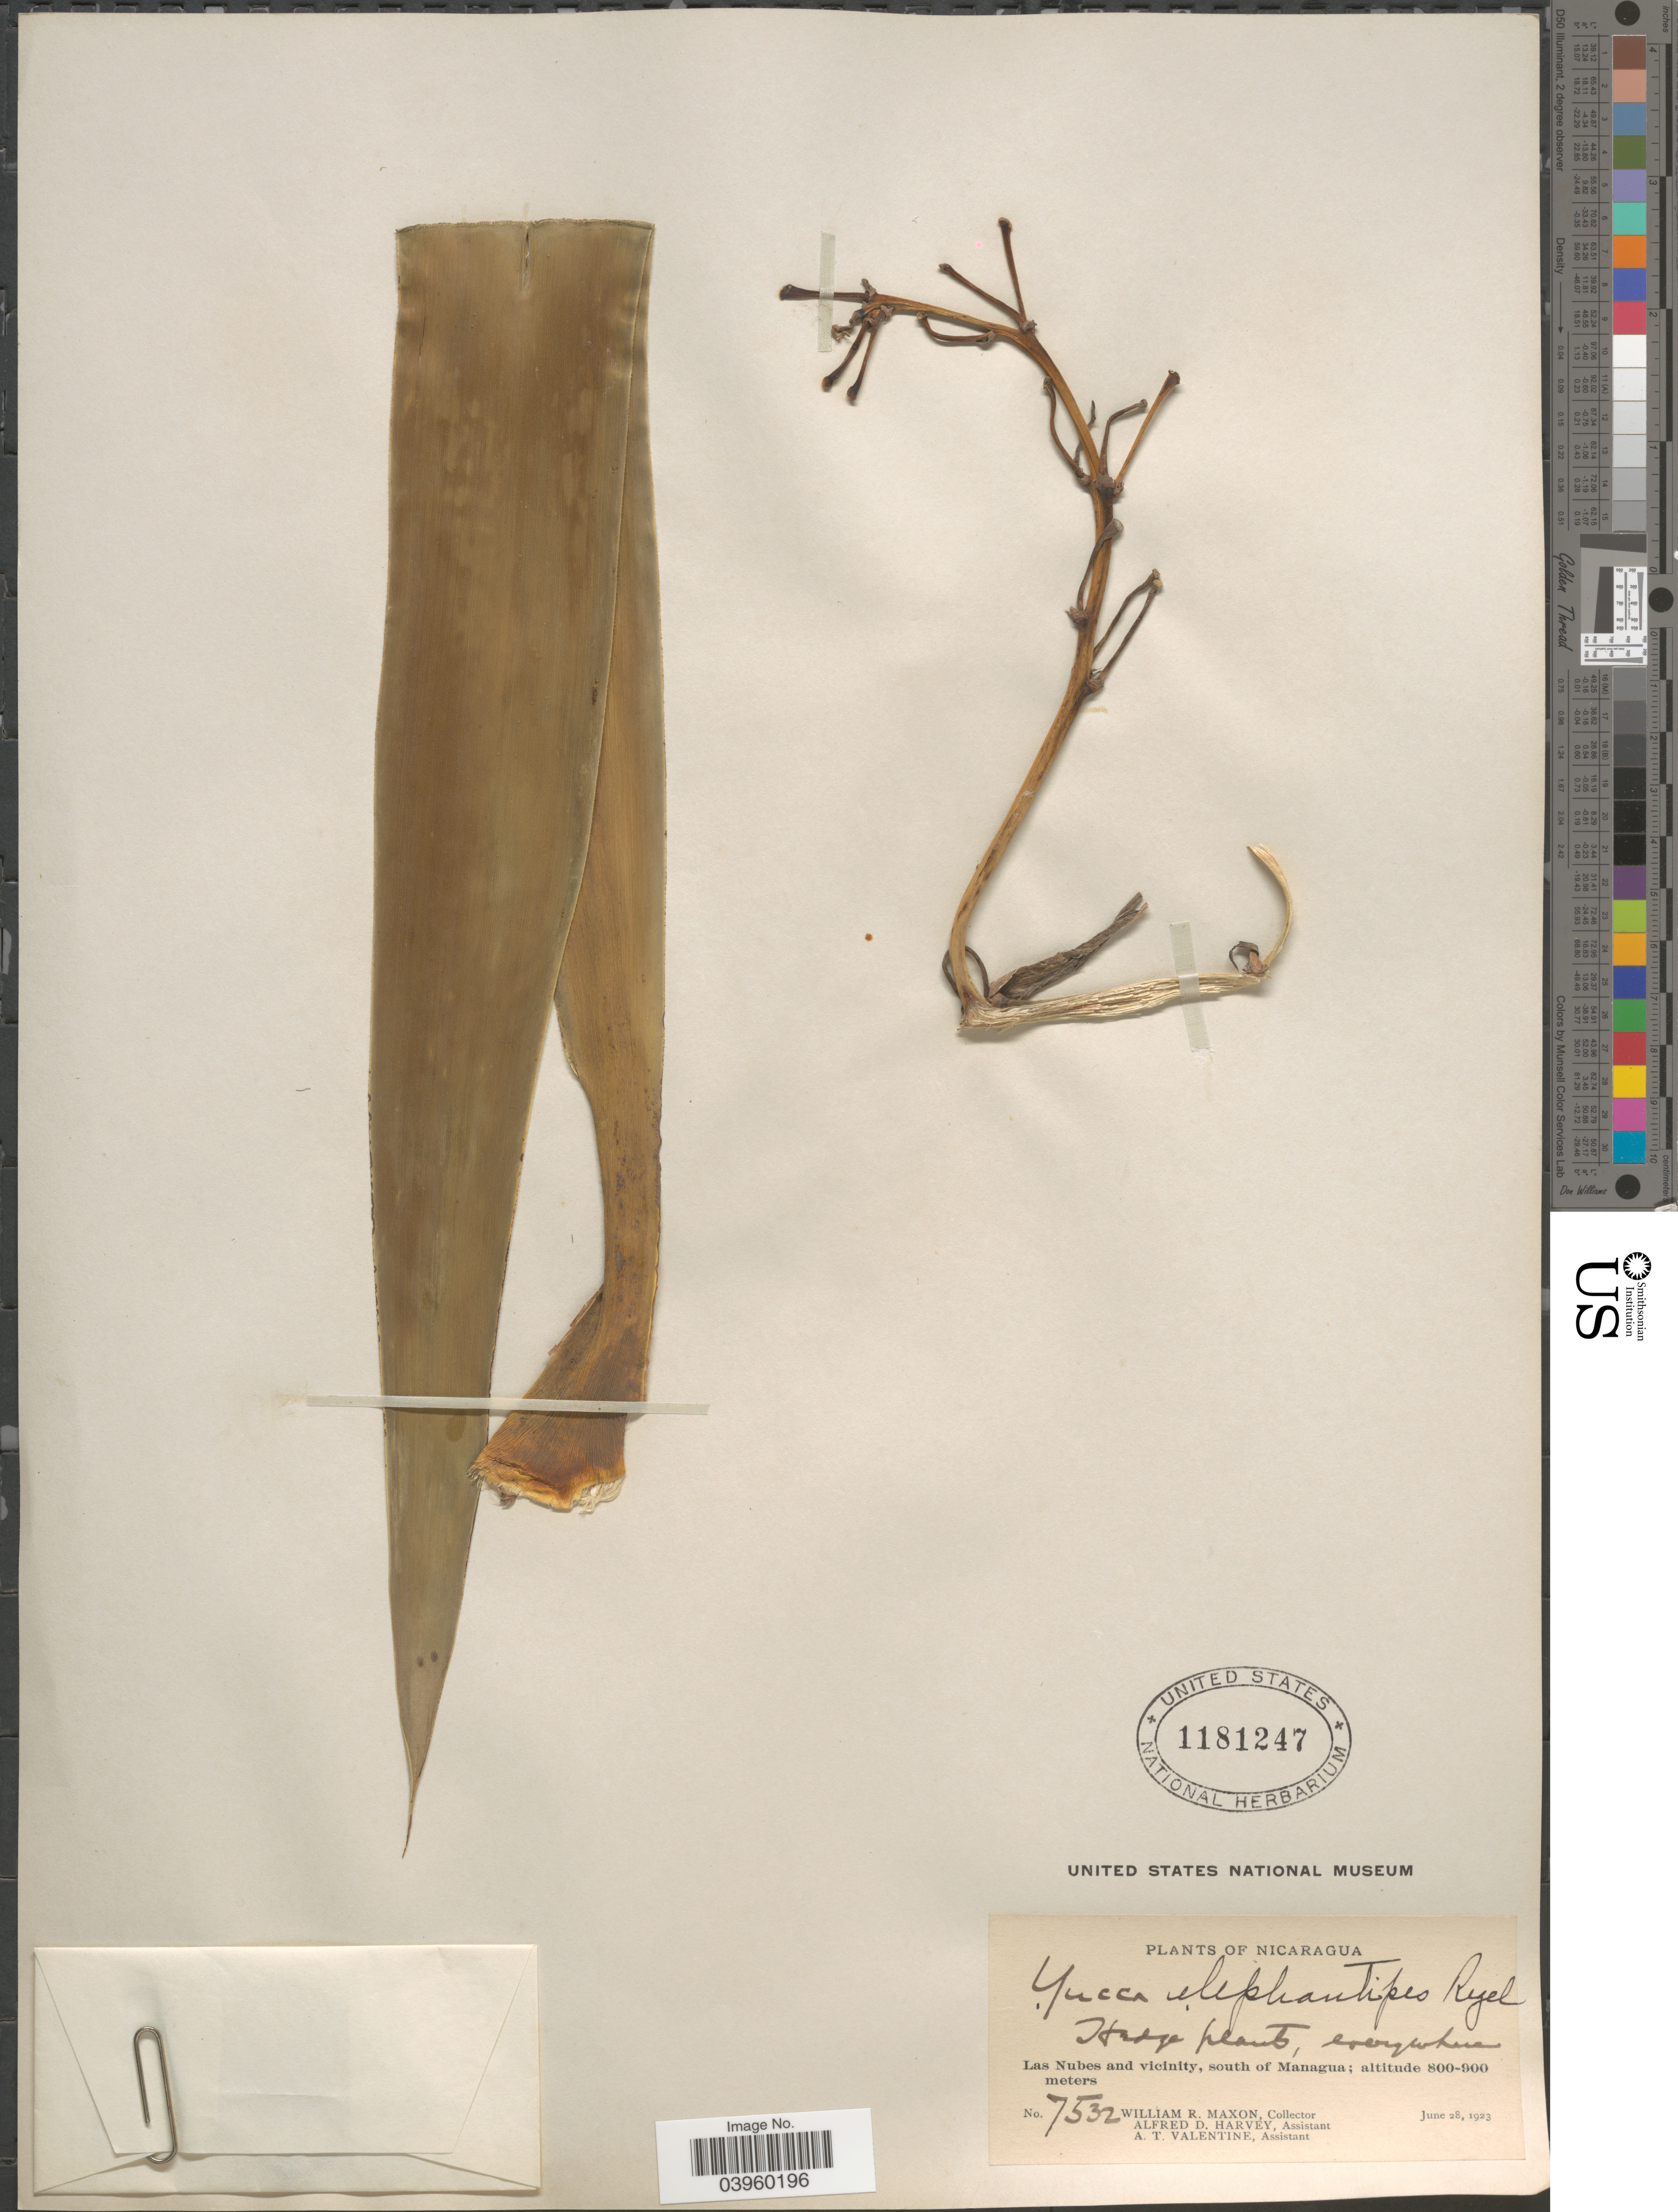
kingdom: Plantae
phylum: Tracheophyta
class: Liliopsida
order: Asparagales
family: Asparagaceae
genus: Yucca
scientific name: Yucca elephantipes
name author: Regel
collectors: W. R. Maxon, A. D. Harvey & A. Valentine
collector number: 7532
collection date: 1923-06-28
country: Nicaragua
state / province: Managua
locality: Las Nubes and vicinity, south of Mánagua.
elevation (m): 800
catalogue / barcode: US 1181247